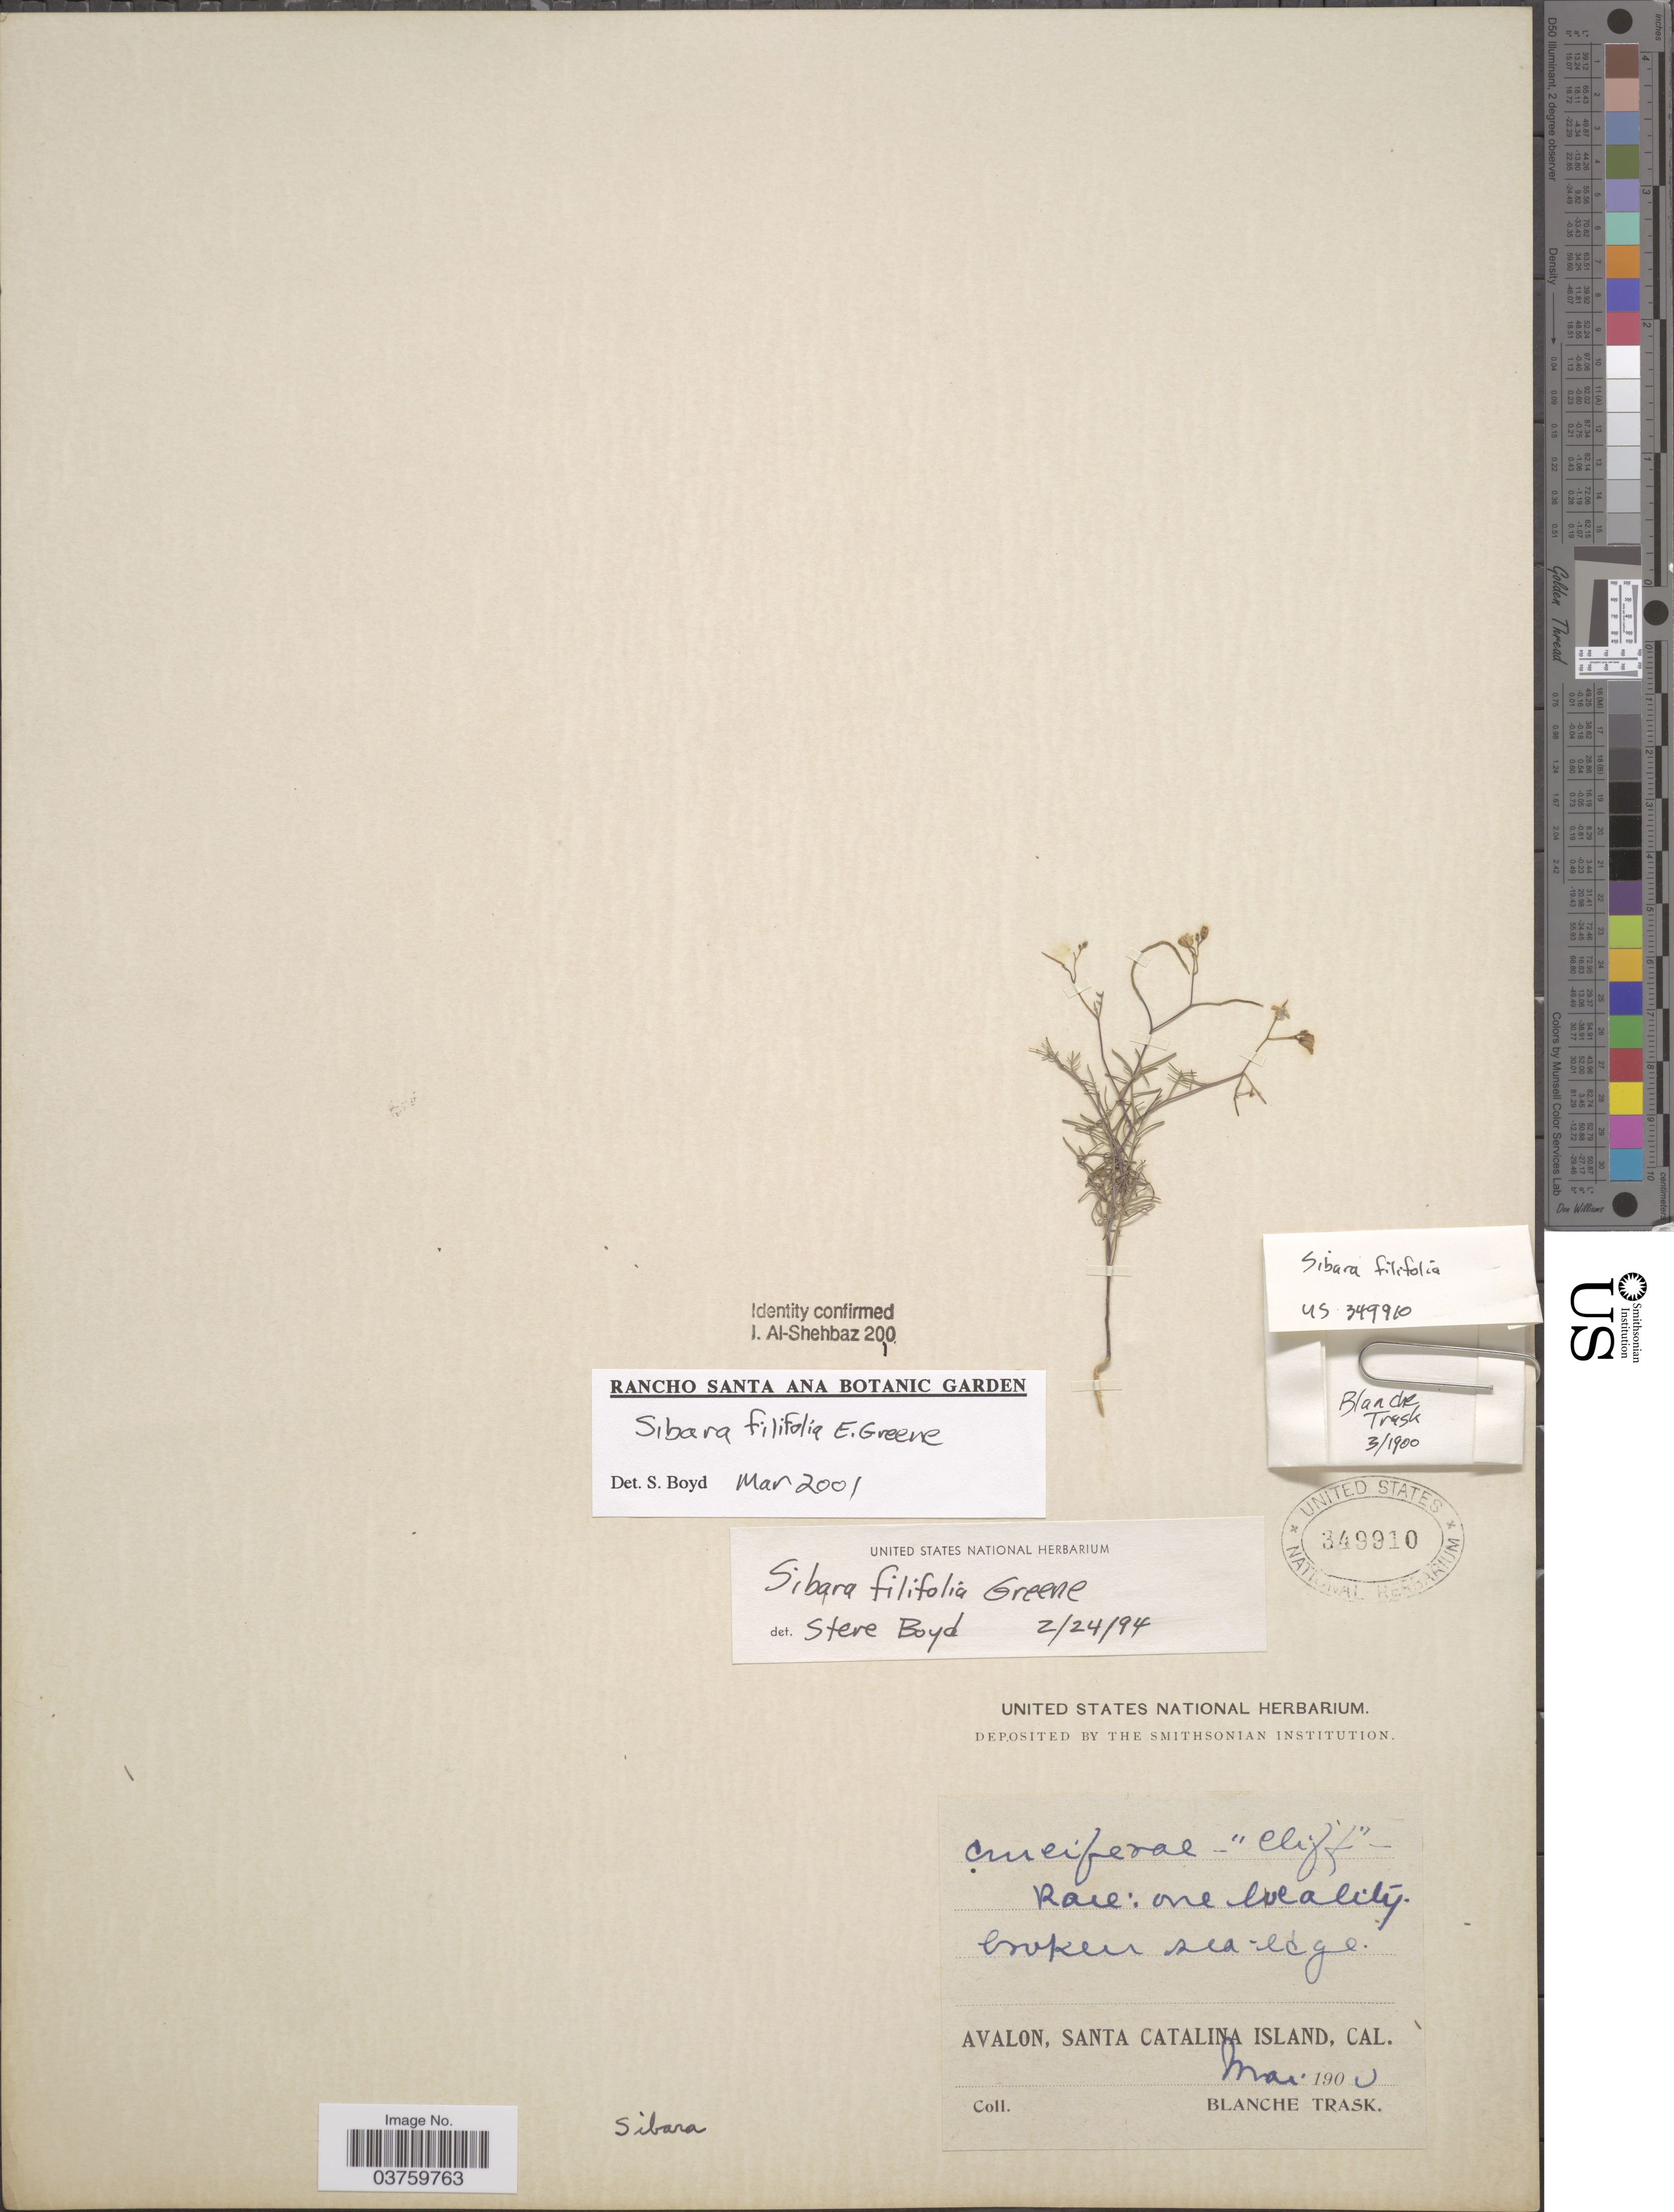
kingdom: Plantae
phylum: Tracheophyta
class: Magnoliopsida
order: Brassicales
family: Brassicaceae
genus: Sibara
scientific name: Sibara filifolia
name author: (Greene) Greene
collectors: B. Trask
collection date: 1900-03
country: United States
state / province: California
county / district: Los Angeles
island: Santa Catalina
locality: Avalon, Santa Catalina Island.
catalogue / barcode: US 349910